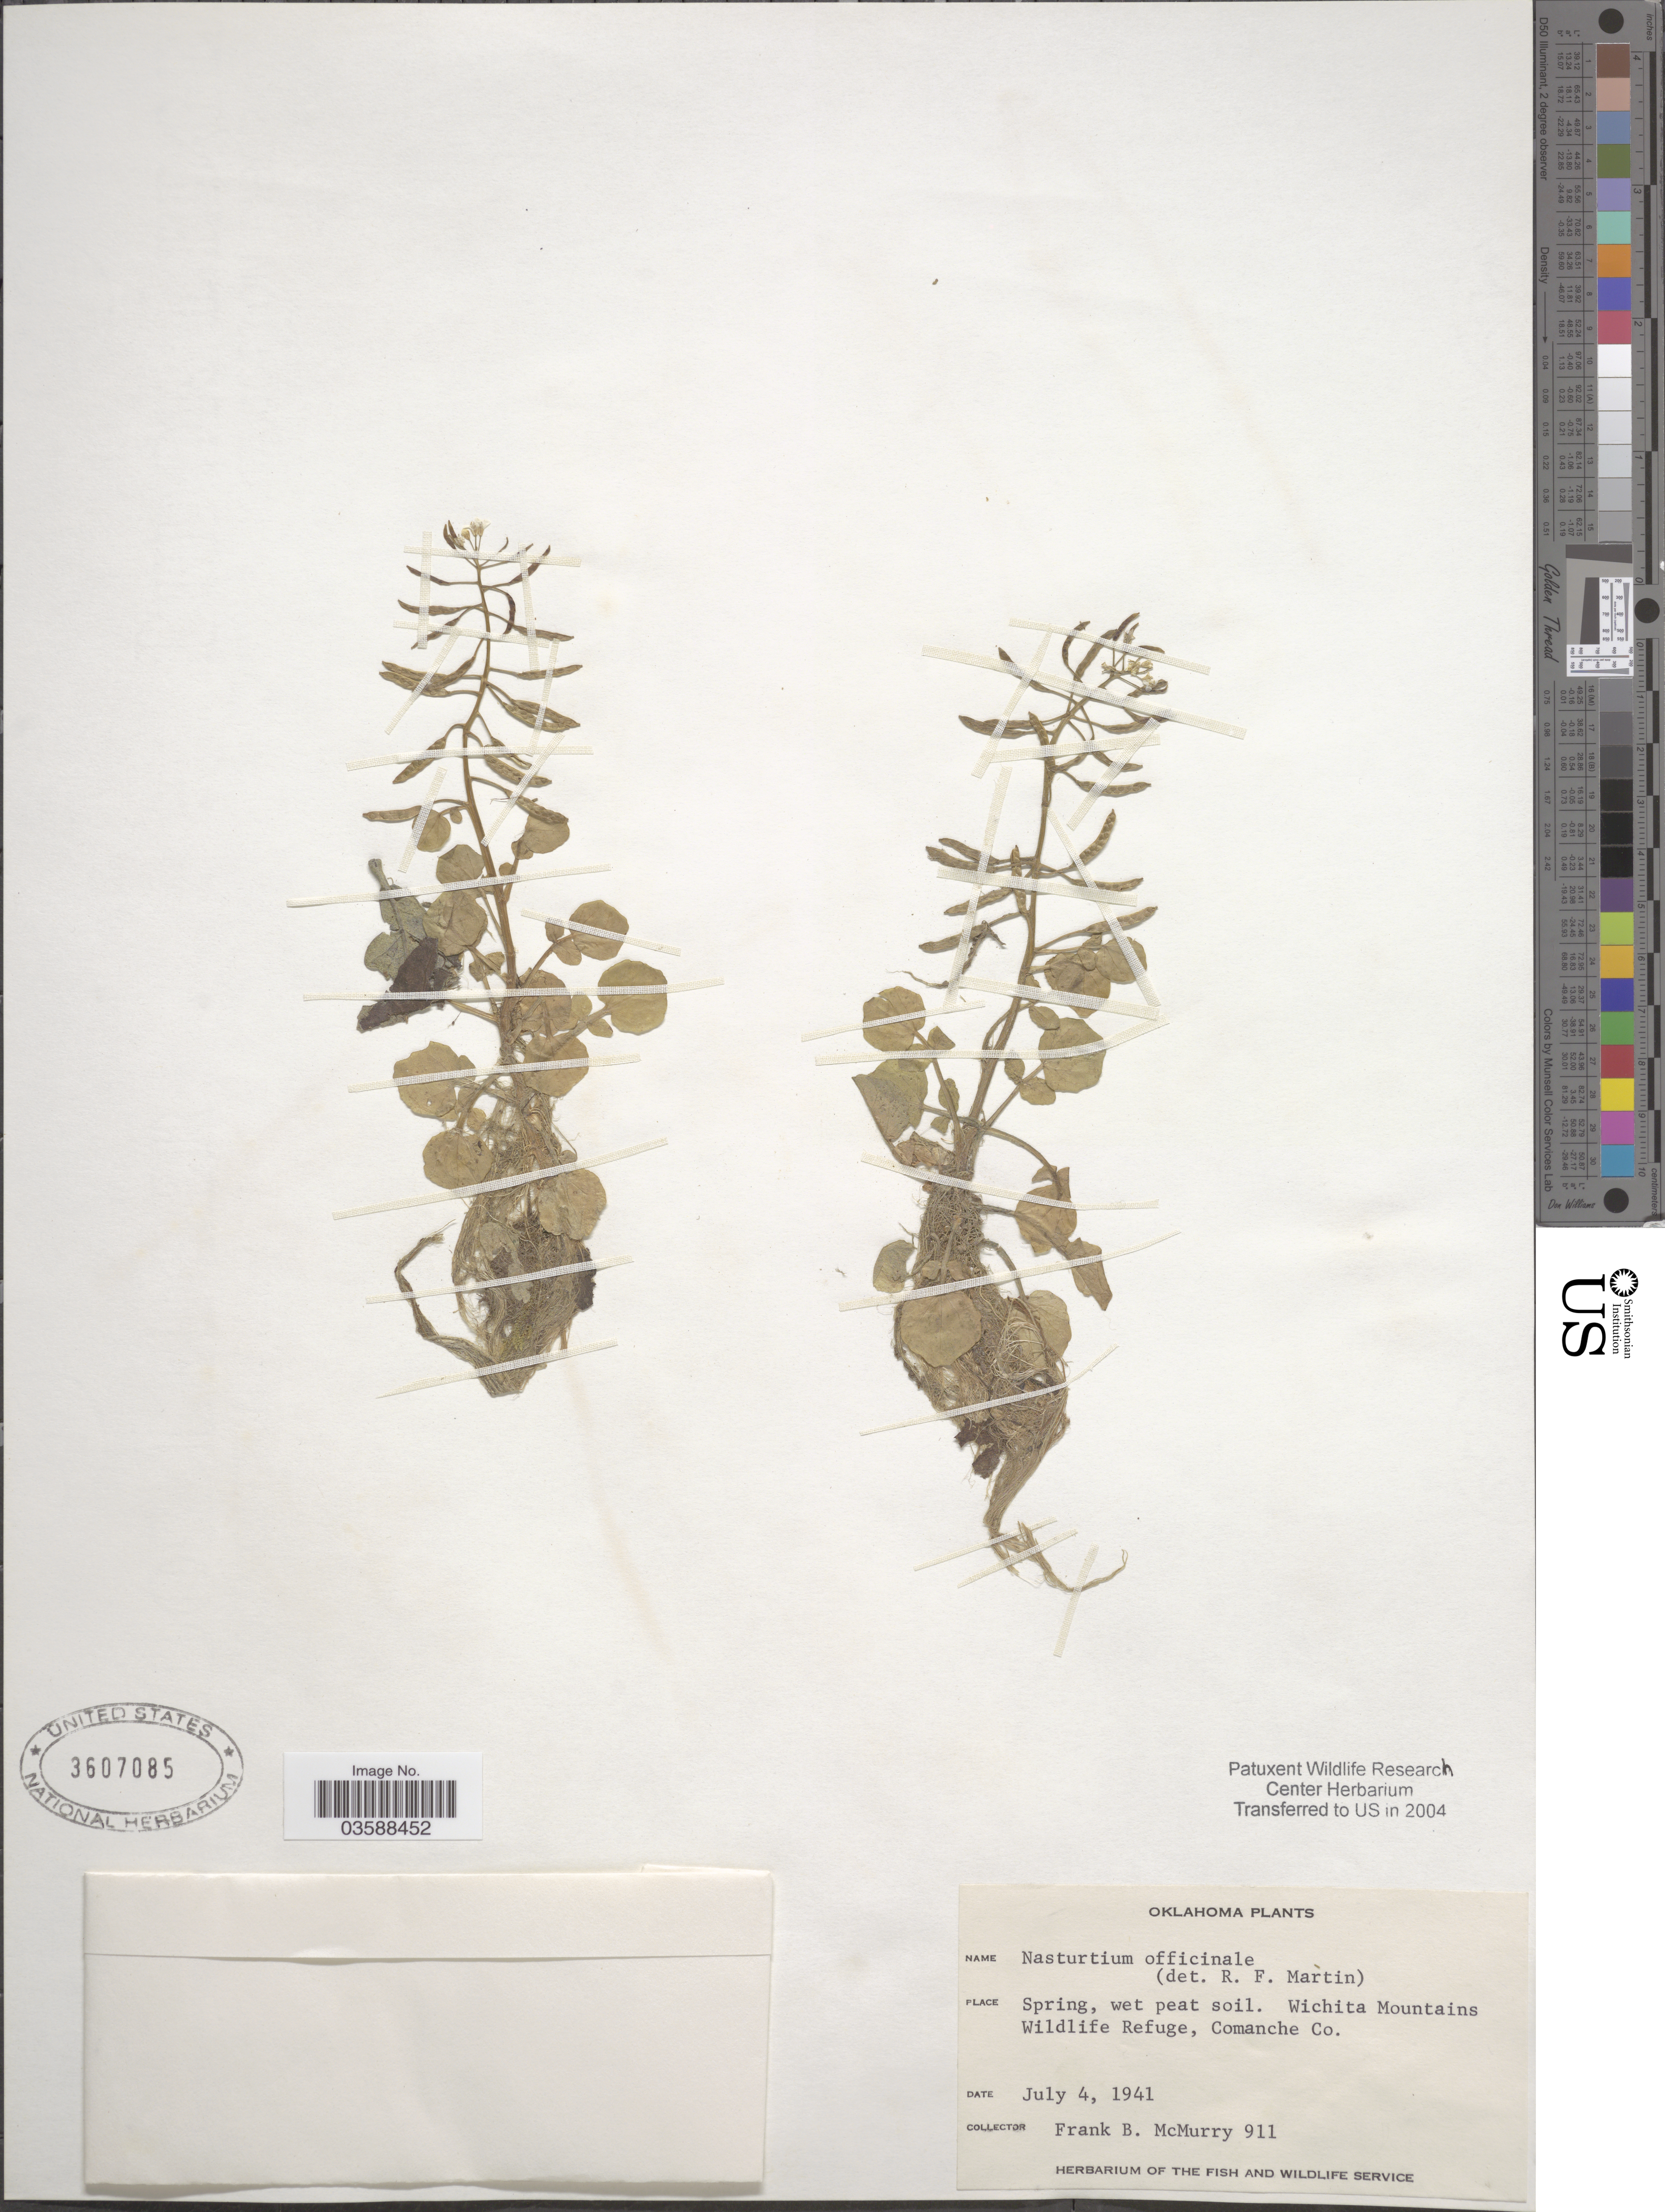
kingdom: Plantae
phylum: Tracheophyta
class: Magnoliopsida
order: Brassicales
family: Brassicaceae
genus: Nasturtium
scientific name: Nasturtium officinale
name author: R. Br.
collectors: F. B. McMurry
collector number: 911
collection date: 1941-07-04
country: United States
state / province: Oklahoma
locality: Spring, wet peat soil. Wichita Mountains Wildlife Refuge, Comanche Co.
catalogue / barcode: US 3607085